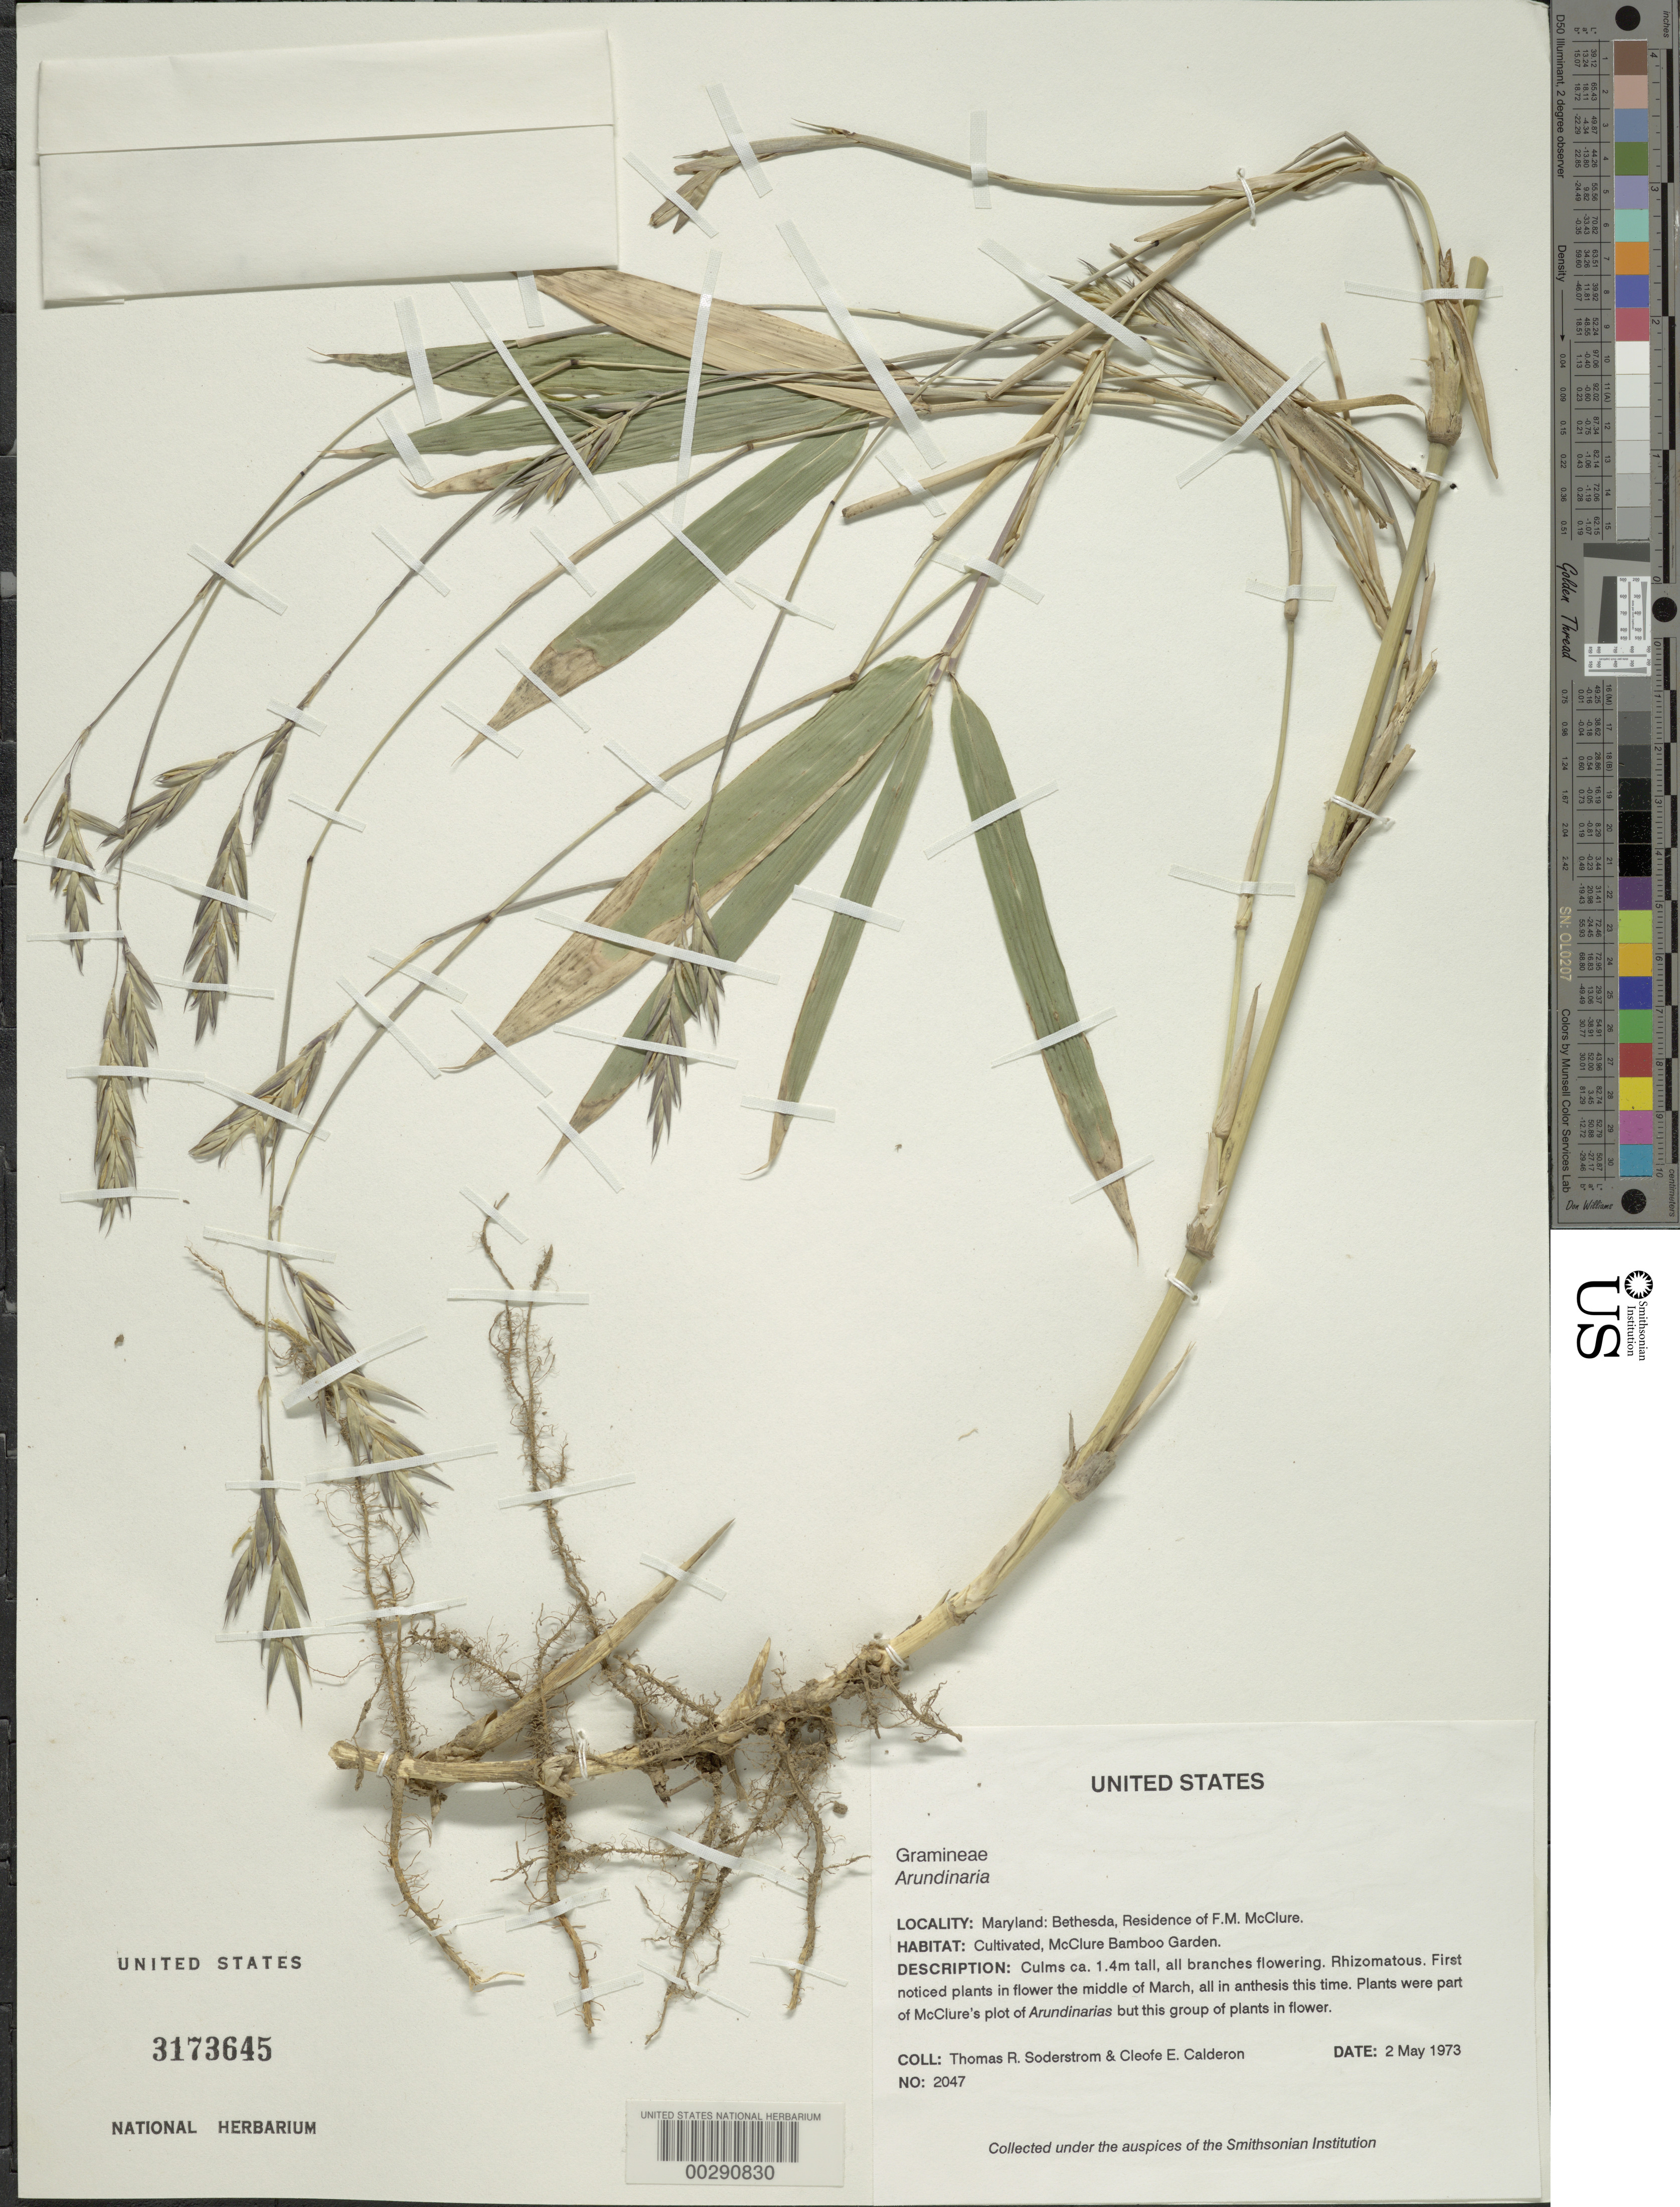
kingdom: Plantae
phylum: Tracheophyta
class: Liliopsida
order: Poales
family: Poaceae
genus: Arundinaria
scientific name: Arundinaria sp.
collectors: T. R. Soderstrom & C. E. Calderón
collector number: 2047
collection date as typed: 02 May 1973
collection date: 1973-05-02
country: United States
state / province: Maryland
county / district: Montgomery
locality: Bethesda, mcclure bamboo garden, residence of f.m. mcclure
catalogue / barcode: US 3173645